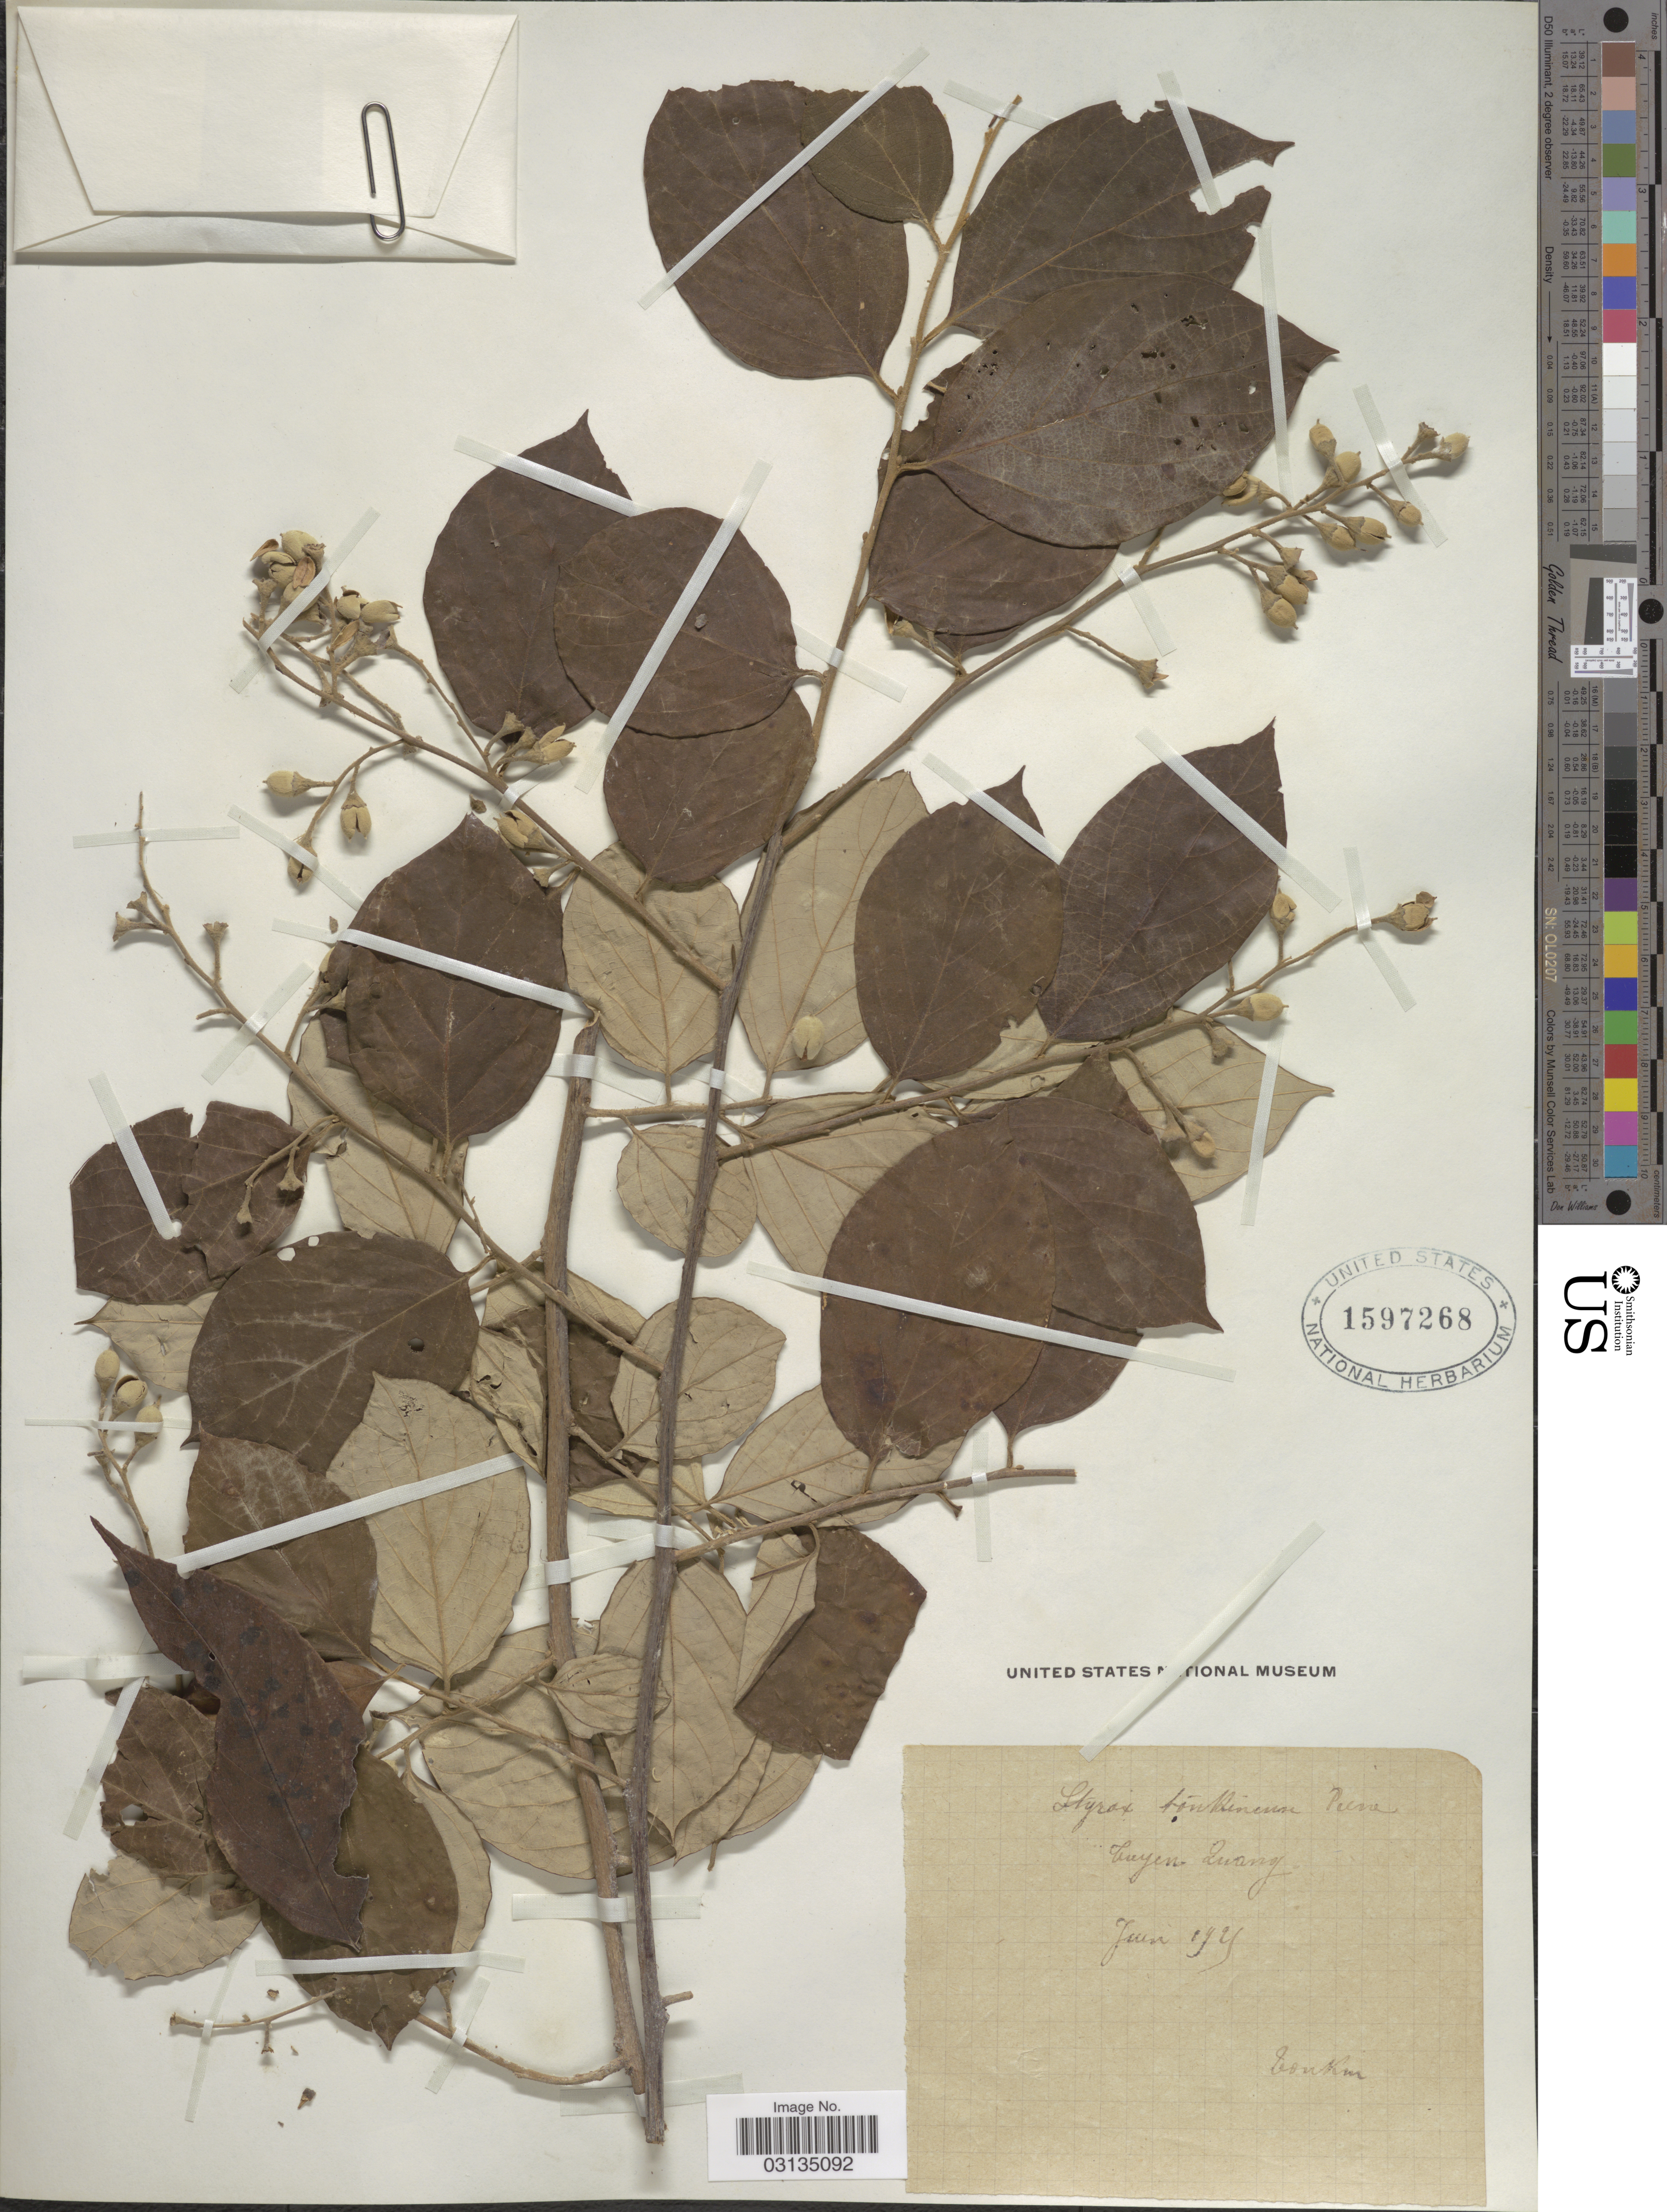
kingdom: Plantae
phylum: Tracheophyta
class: Magnoliopsida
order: Ericales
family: Styracaceae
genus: Styrax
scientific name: Styrax tonkinensis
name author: Craib ex Hartwich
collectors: A. Petelot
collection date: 1925-06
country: Vietnam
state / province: Tuyen Quang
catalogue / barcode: US 1597268